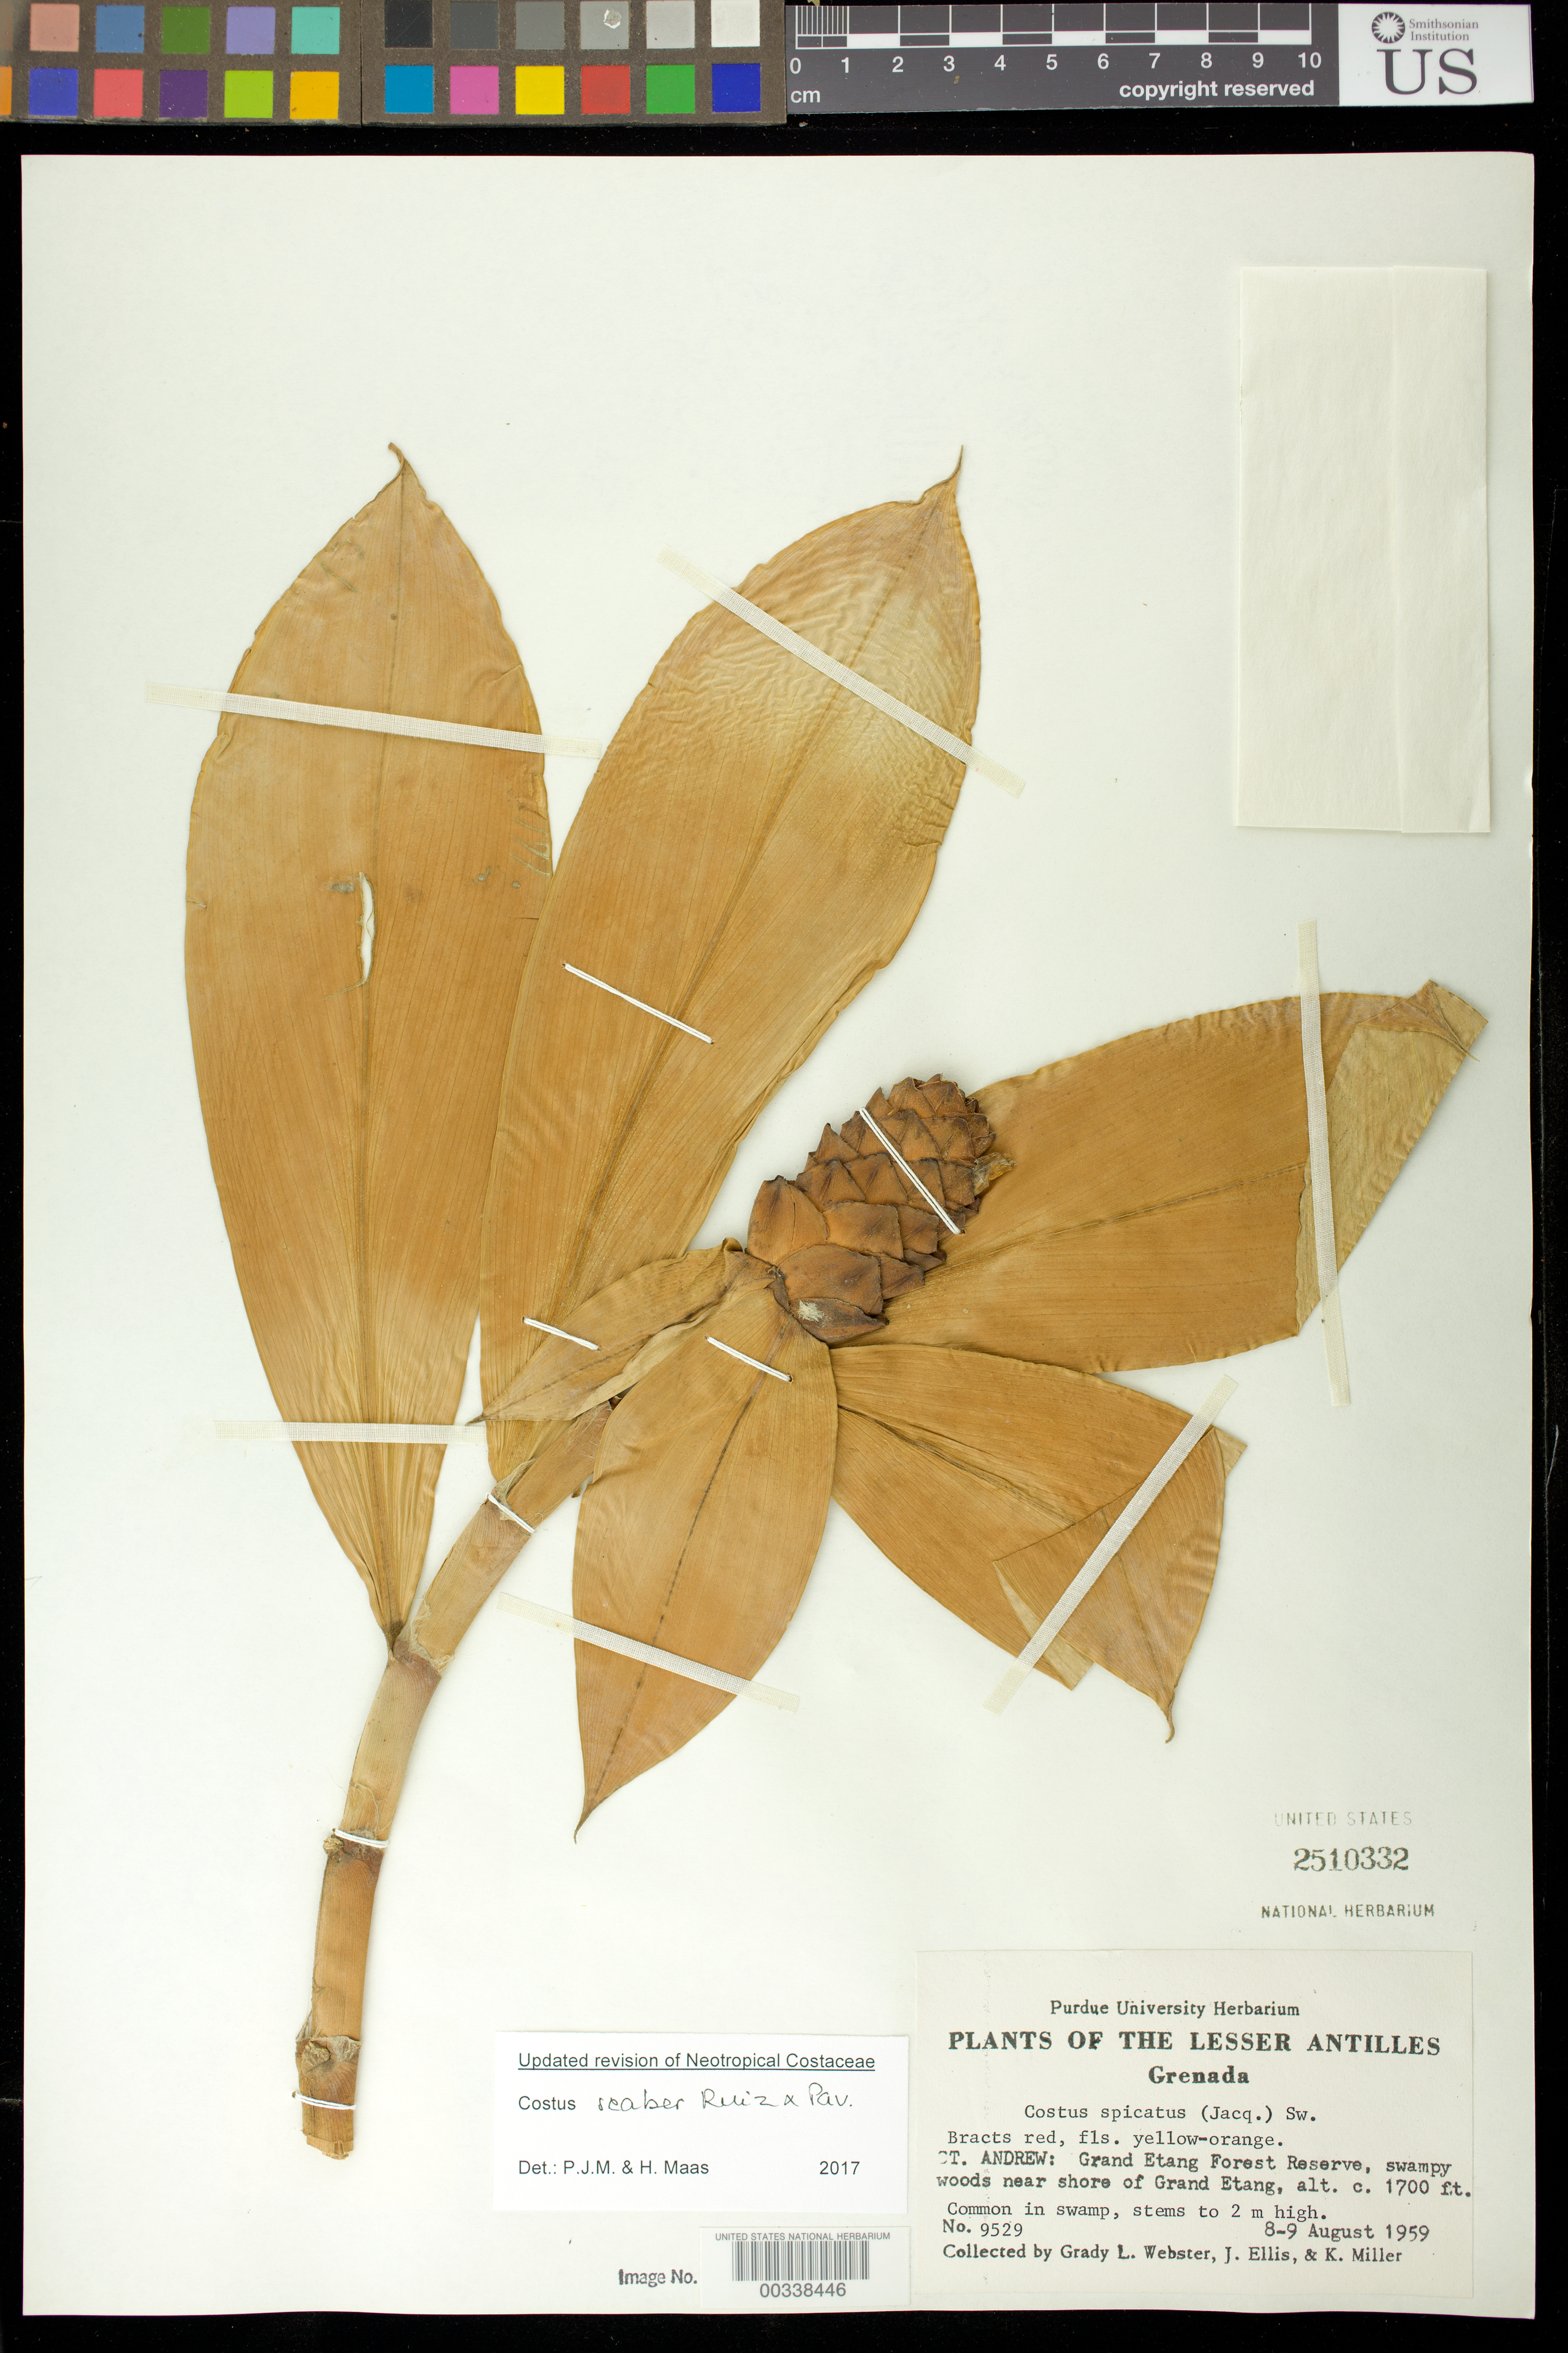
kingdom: Plantae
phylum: Tracheophyta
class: Liliopsida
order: Zingiberales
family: Costaceae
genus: Costus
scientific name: Costus scaber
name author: Ruiz & Pav.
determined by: Maas, Paul J.; Maas, H.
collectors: G. L. Webster, J. Ellis & K. Miller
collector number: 9529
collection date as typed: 08 Aug 1959 to 09 Aug 1959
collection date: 1959-08-08/1959-08-09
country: Grenada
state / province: Saint Andrew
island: Grenada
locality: St. Andrew: Grand Etang Forest Reserve, swampy woods near shore of Grand Etang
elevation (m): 518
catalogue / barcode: US 2510332